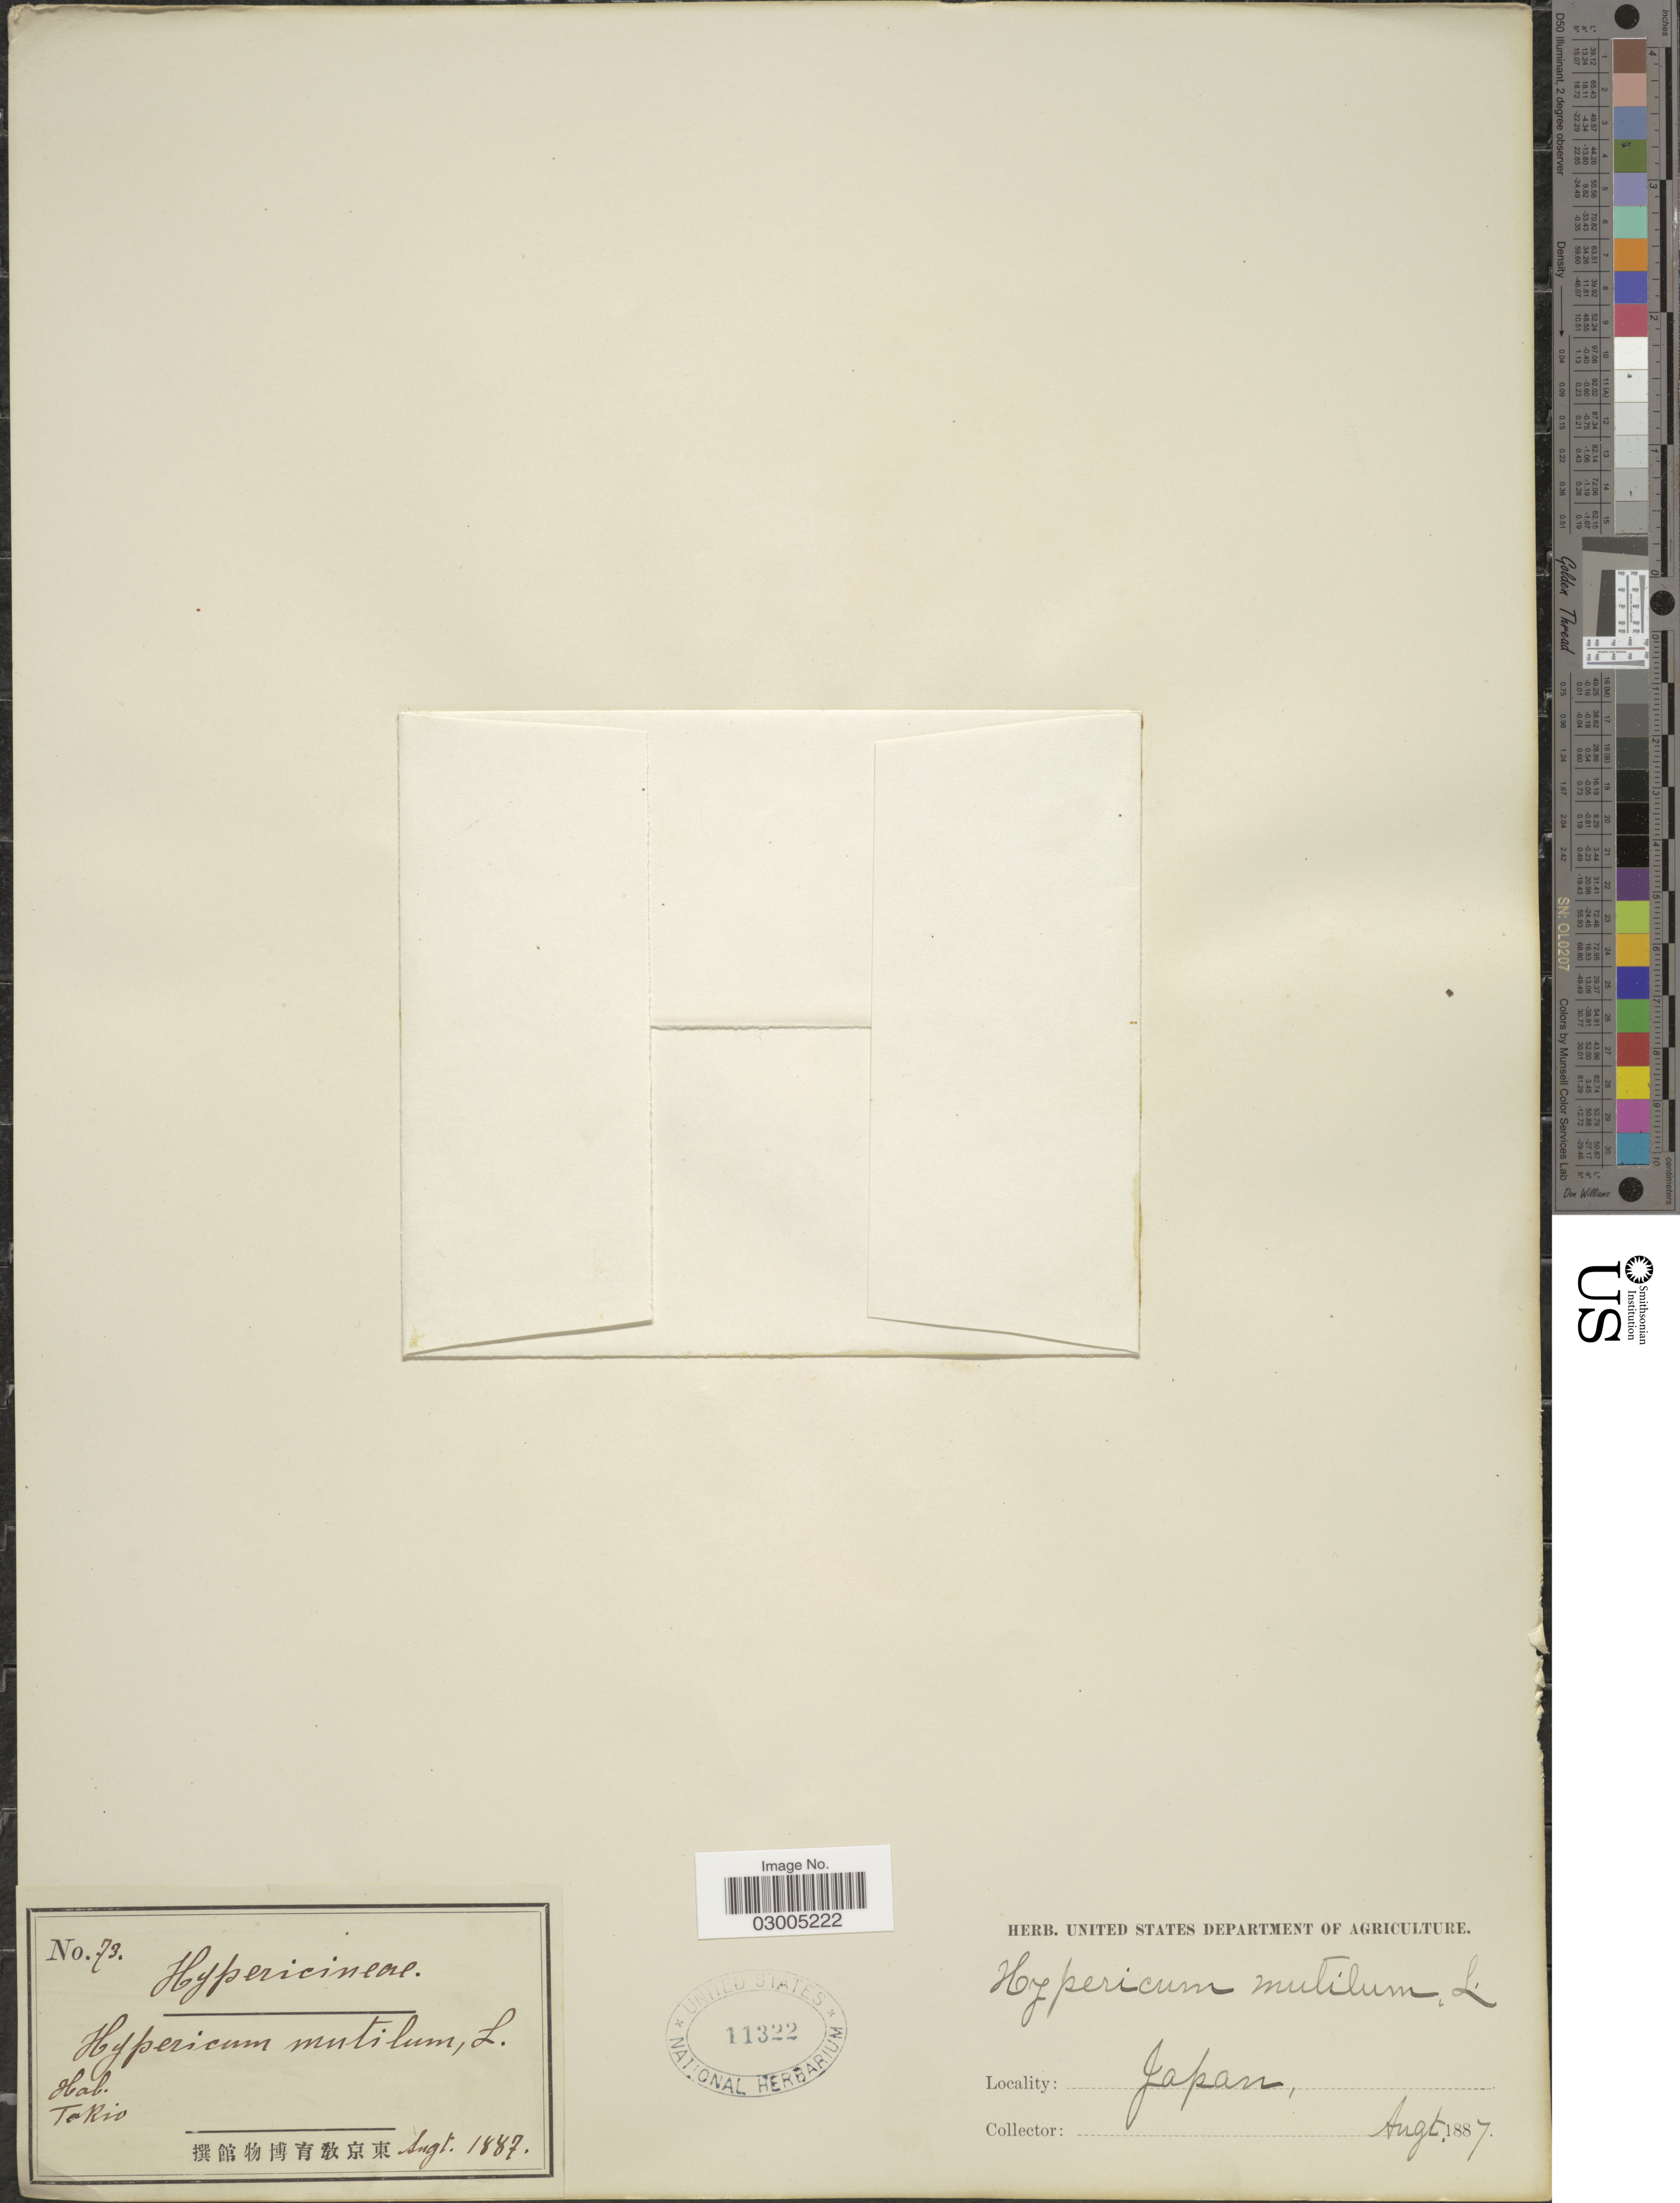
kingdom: Plantae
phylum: Tracheophyta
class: Magnoliopsida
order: Malpighiales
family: Hypericaceae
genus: Hypericum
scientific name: Hypericum japonicum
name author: Thunb.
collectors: ex herb. U. S. Department of Agriculture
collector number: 73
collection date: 1887-08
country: Japan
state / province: Tokyo, Federal City of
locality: Tokio.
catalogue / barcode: US 11322